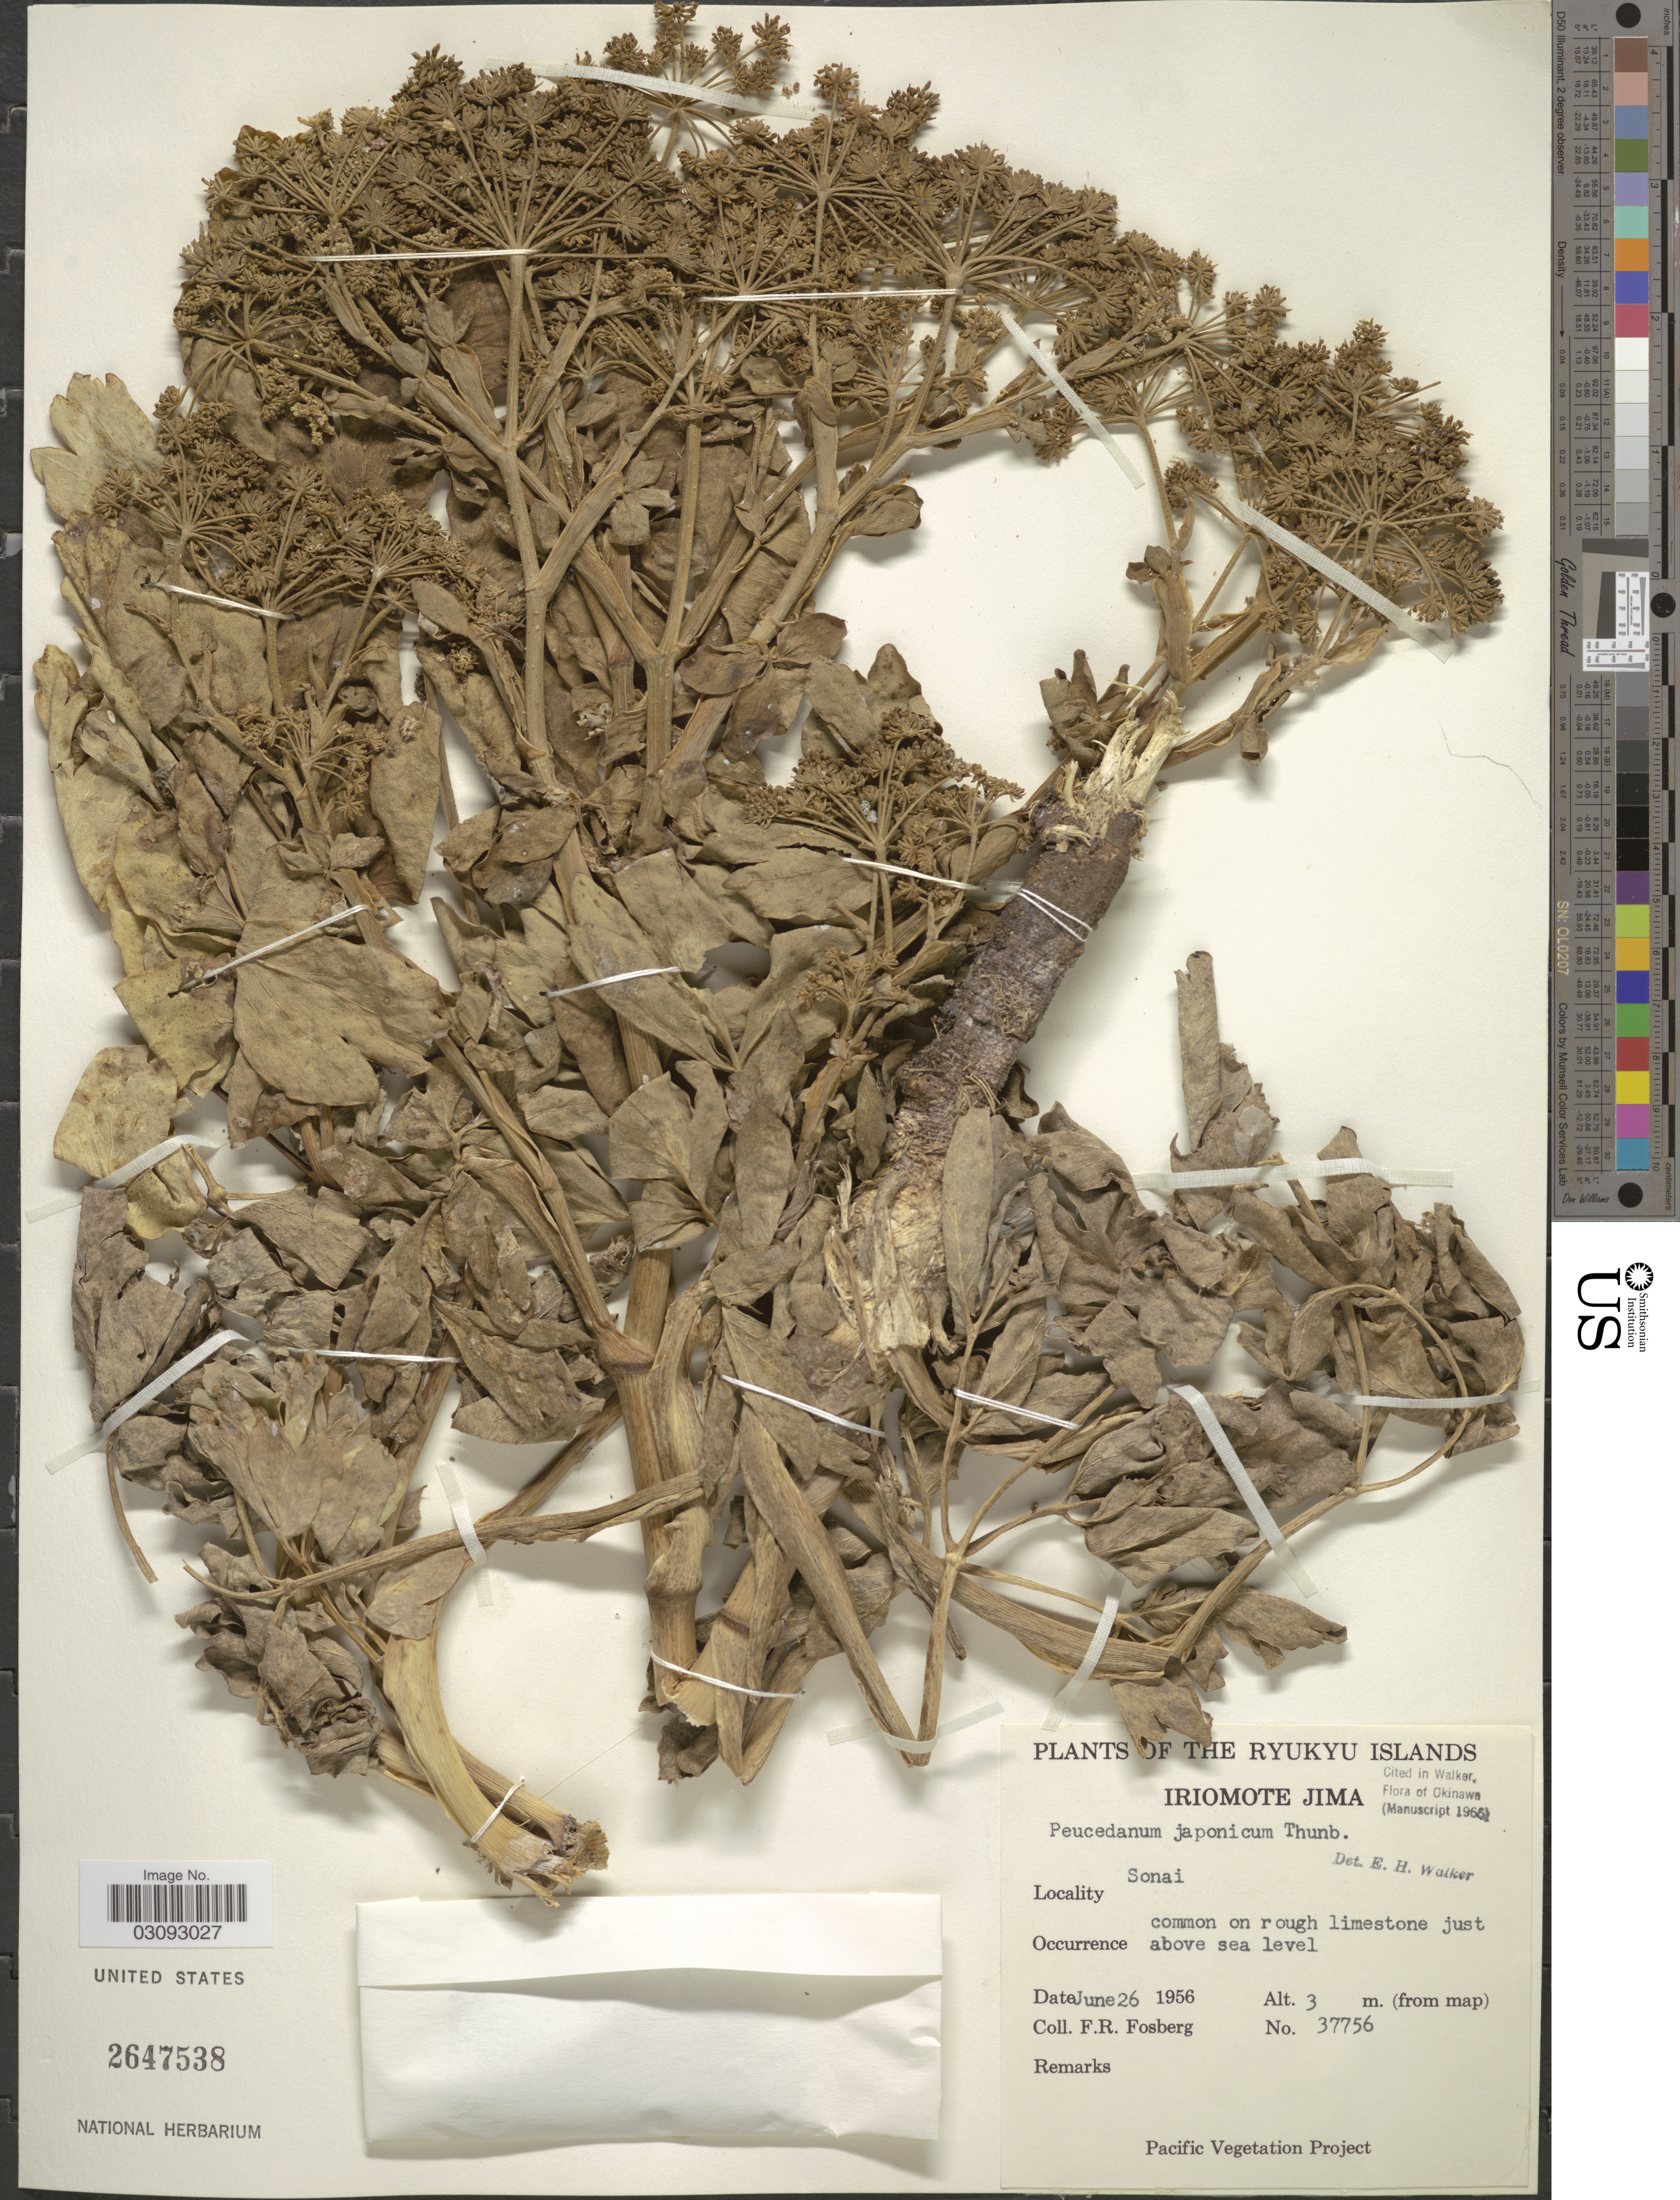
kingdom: Plantae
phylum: Tracheophyta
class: Magnoliopsida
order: Apiales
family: Apiaceae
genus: Peucedanum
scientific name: Peucedanum japonicum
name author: Thunb.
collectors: F. R. Fosberg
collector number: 37756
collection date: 1956-06-26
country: Japan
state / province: Okinawa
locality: The Ryukyu Islands, Iriomote Jima, Sonai.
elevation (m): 3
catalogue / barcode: US 2647538